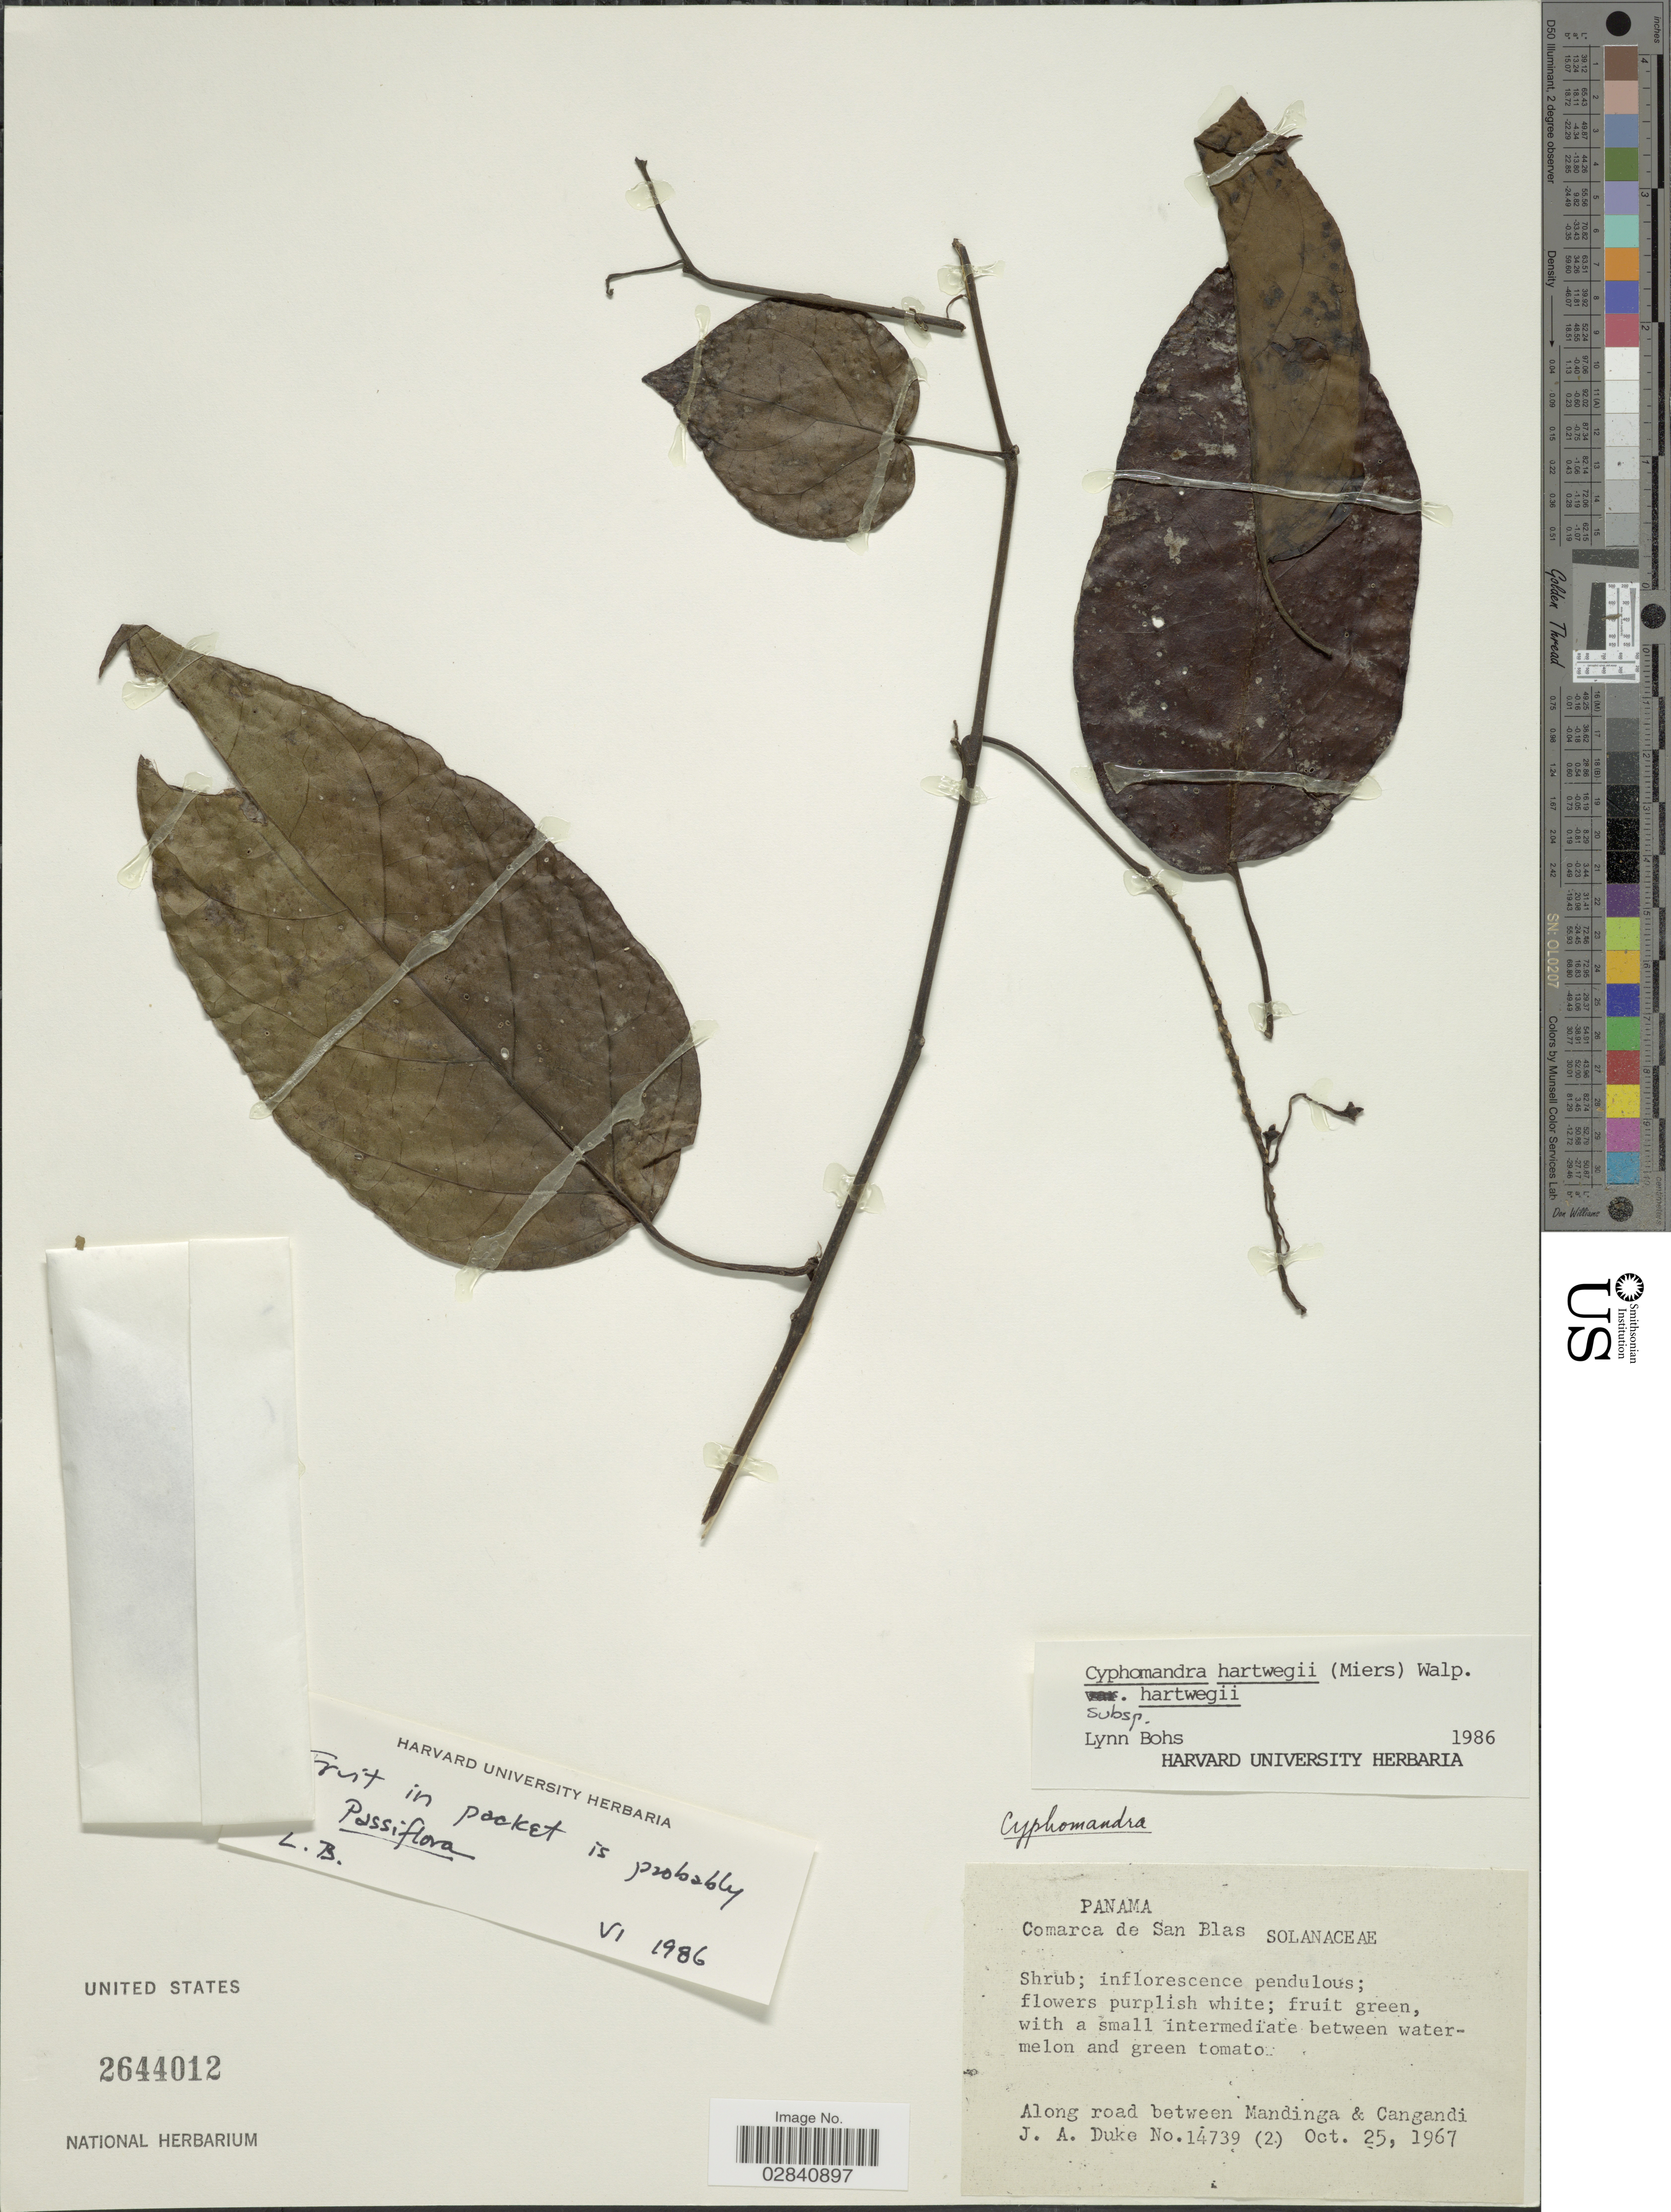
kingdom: Plantae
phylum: Tracheophyta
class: Magnoliopsida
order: Solanales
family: Solanaceae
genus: Cyphomandra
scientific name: Cyphomandra hartwegii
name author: (Miers) Sendtn. ex Walp.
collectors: J. A. Duke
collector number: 14739 (2)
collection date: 1967-10-25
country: Panama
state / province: Kuna Yala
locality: Comarca de San Blas. Along road between Mandinga & Cangandi.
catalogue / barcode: US 2644012